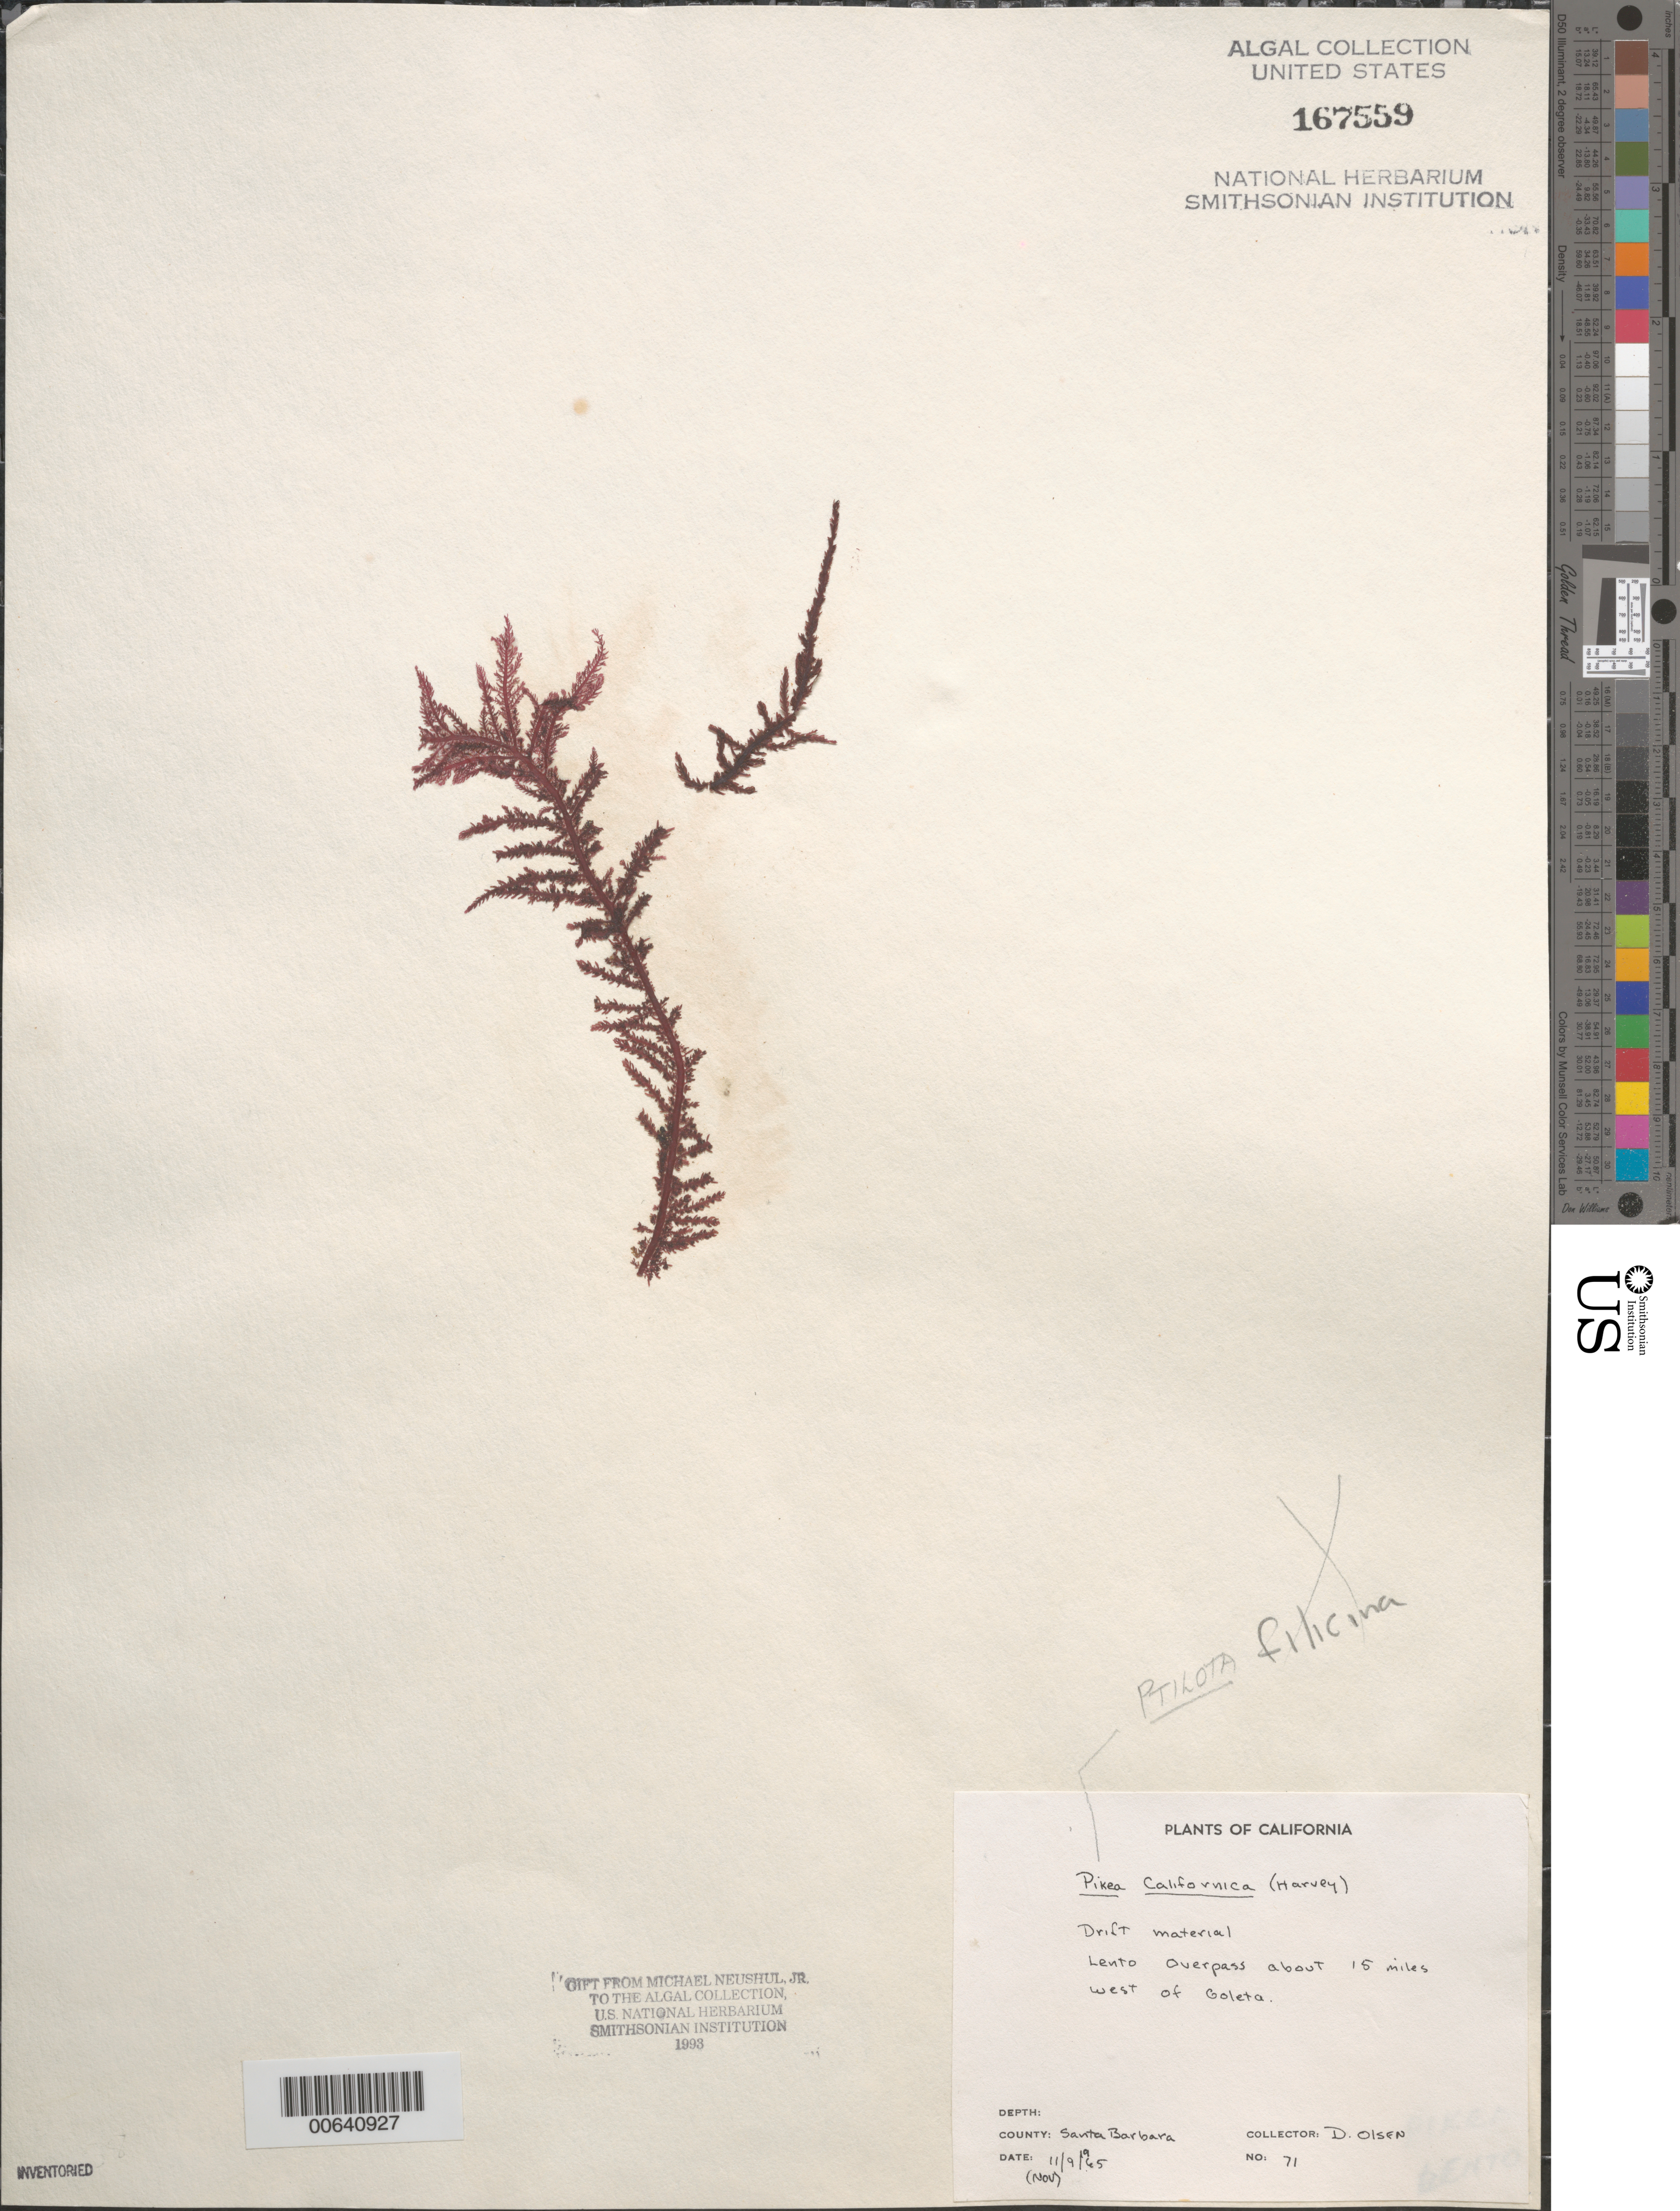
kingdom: Plantae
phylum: Rhodophyta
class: Florideophyceae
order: Ceramiales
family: Wrangeliaceae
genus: Ptilota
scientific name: Ptilota filicina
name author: J. Agardh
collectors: D. Olsen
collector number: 71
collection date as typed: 09 Nov 1965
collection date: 1965-11-09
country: United States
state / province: California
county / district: Santa Barbara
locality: Lento Overpass ca. 15 miles west of Goleta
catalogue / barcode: US 167559